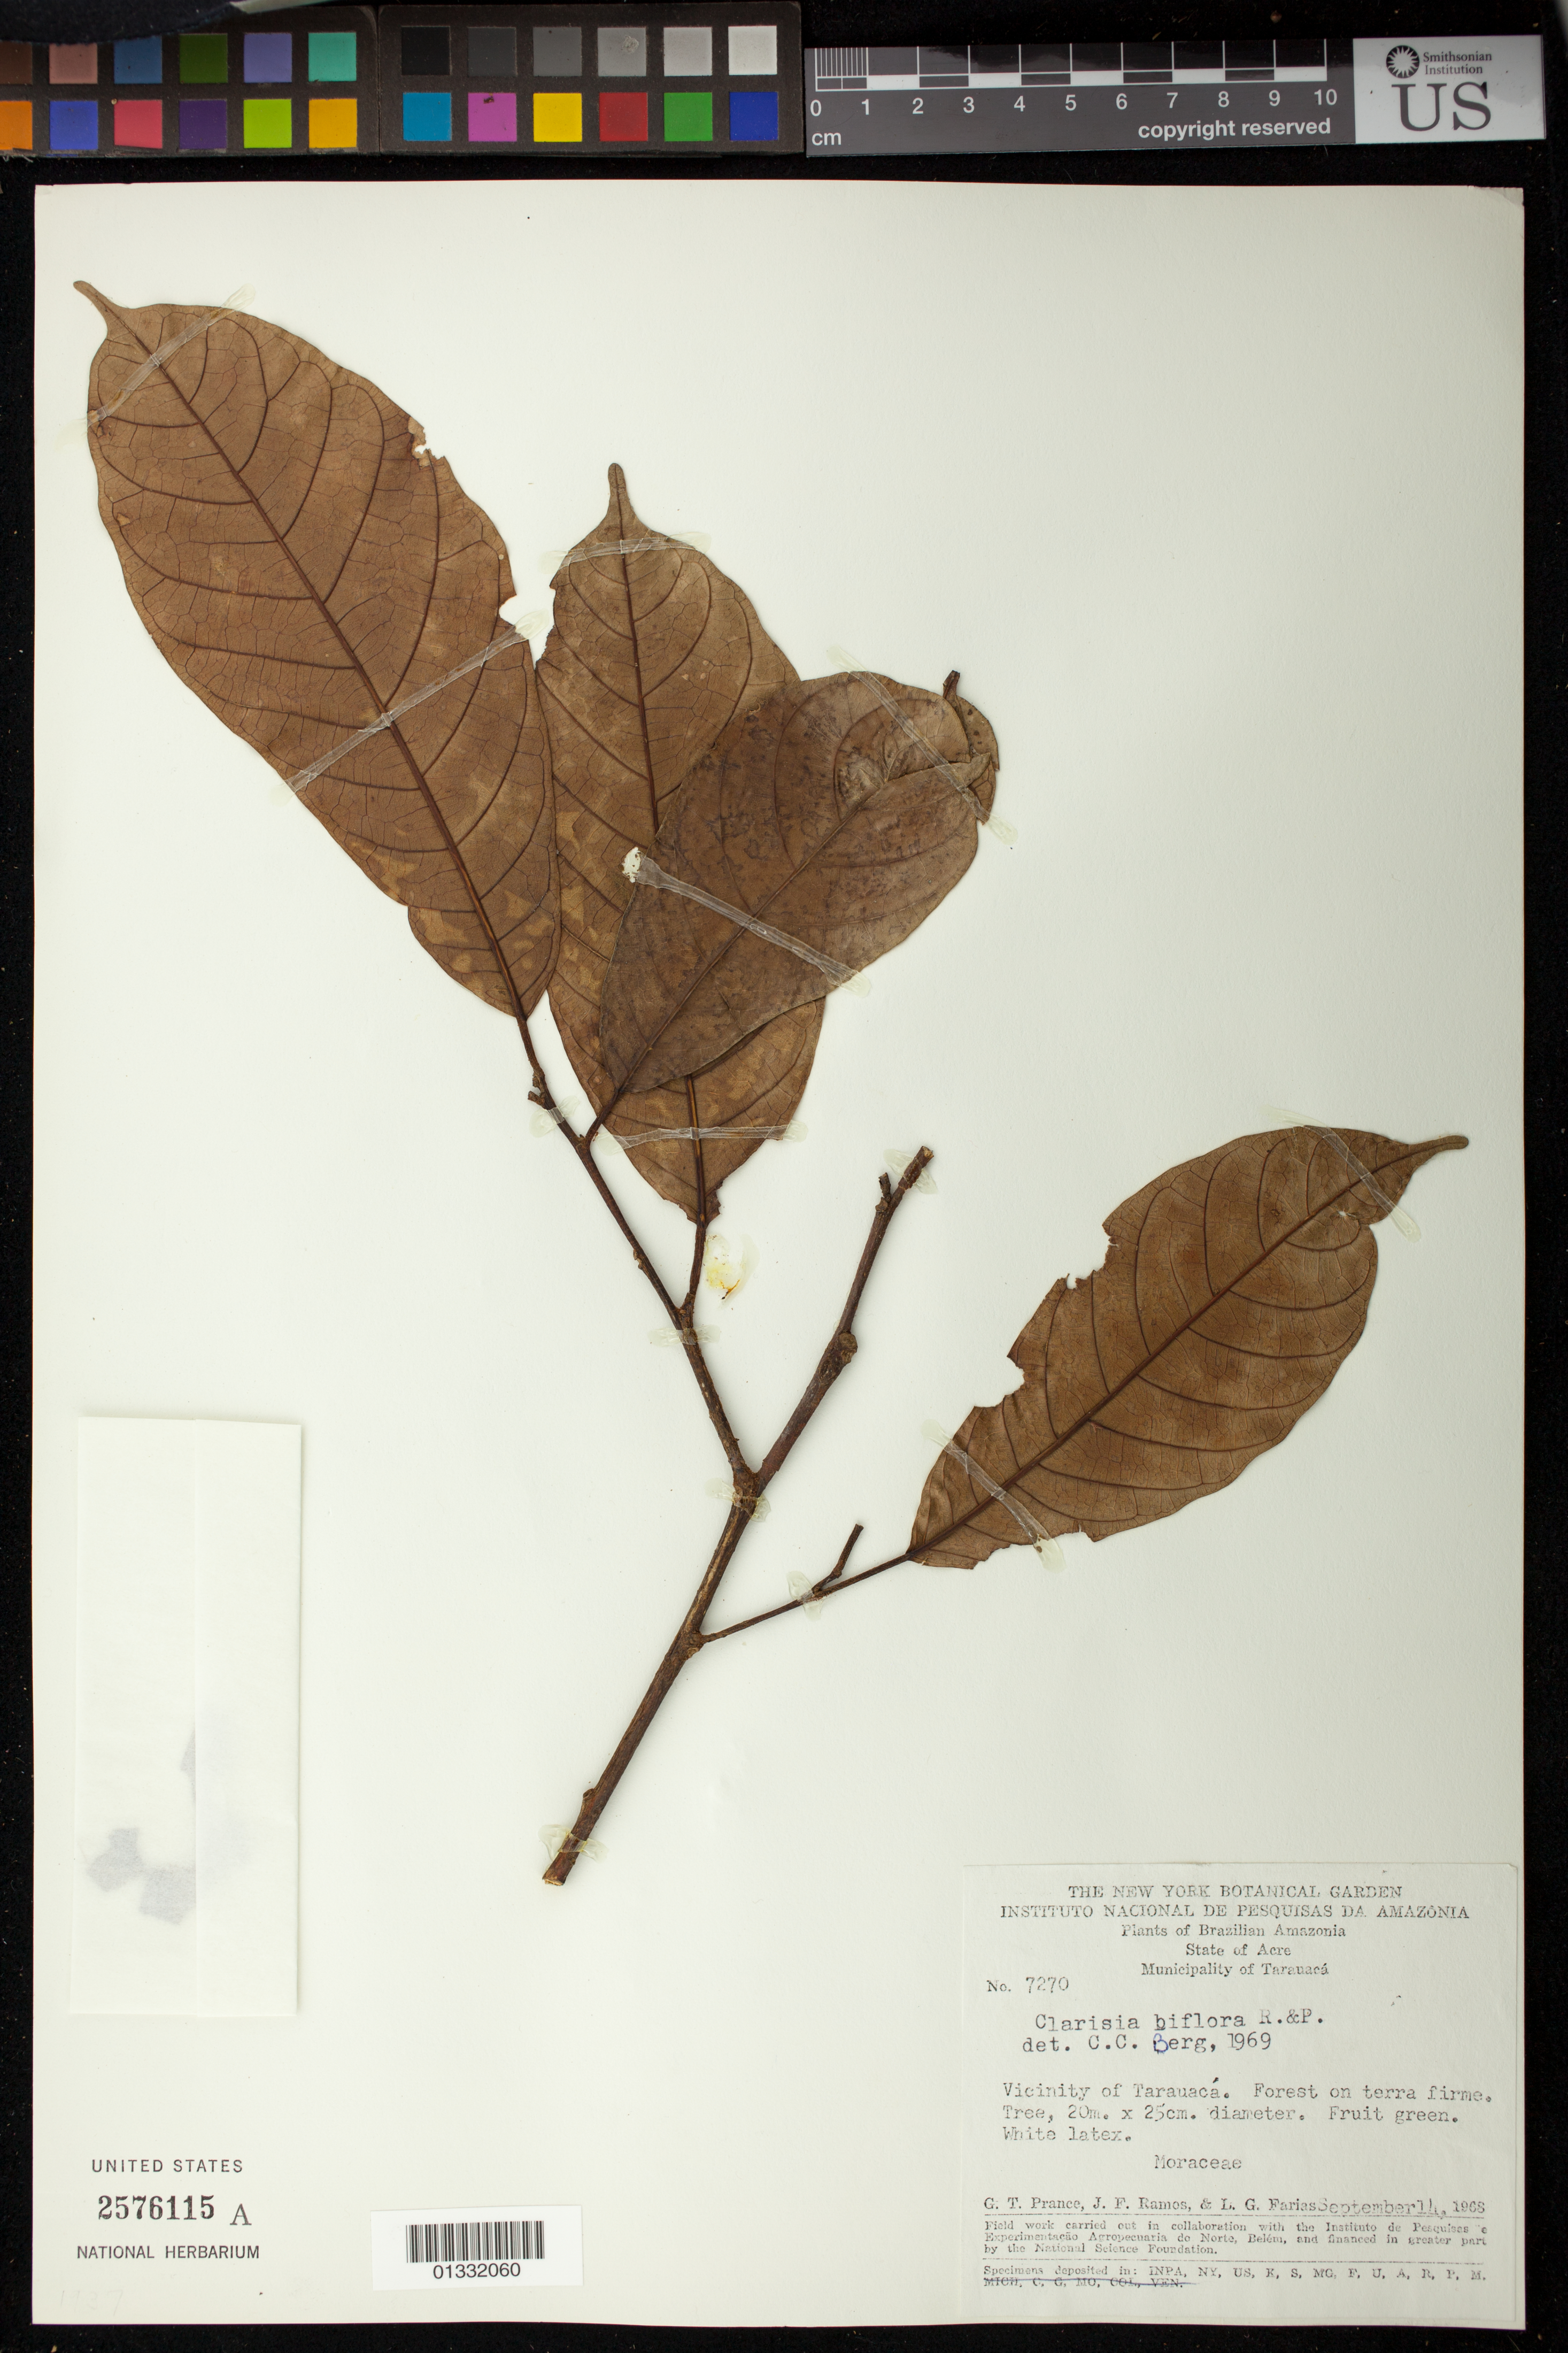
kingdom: Plantae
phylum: Tracheophyta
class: Magnoliopsida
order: Rosales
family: Moraceae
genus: Clarisia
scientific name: Clarisia biflora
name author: Ruiz & Pav.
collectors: G. T. Prance, J. F. Ramos & L. G. Farias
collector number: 7270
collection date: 1968-09-14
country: Brazil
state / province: Acre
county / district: Tarauacá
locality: Vicinity of Tarauacá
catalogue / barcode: US 2576115A